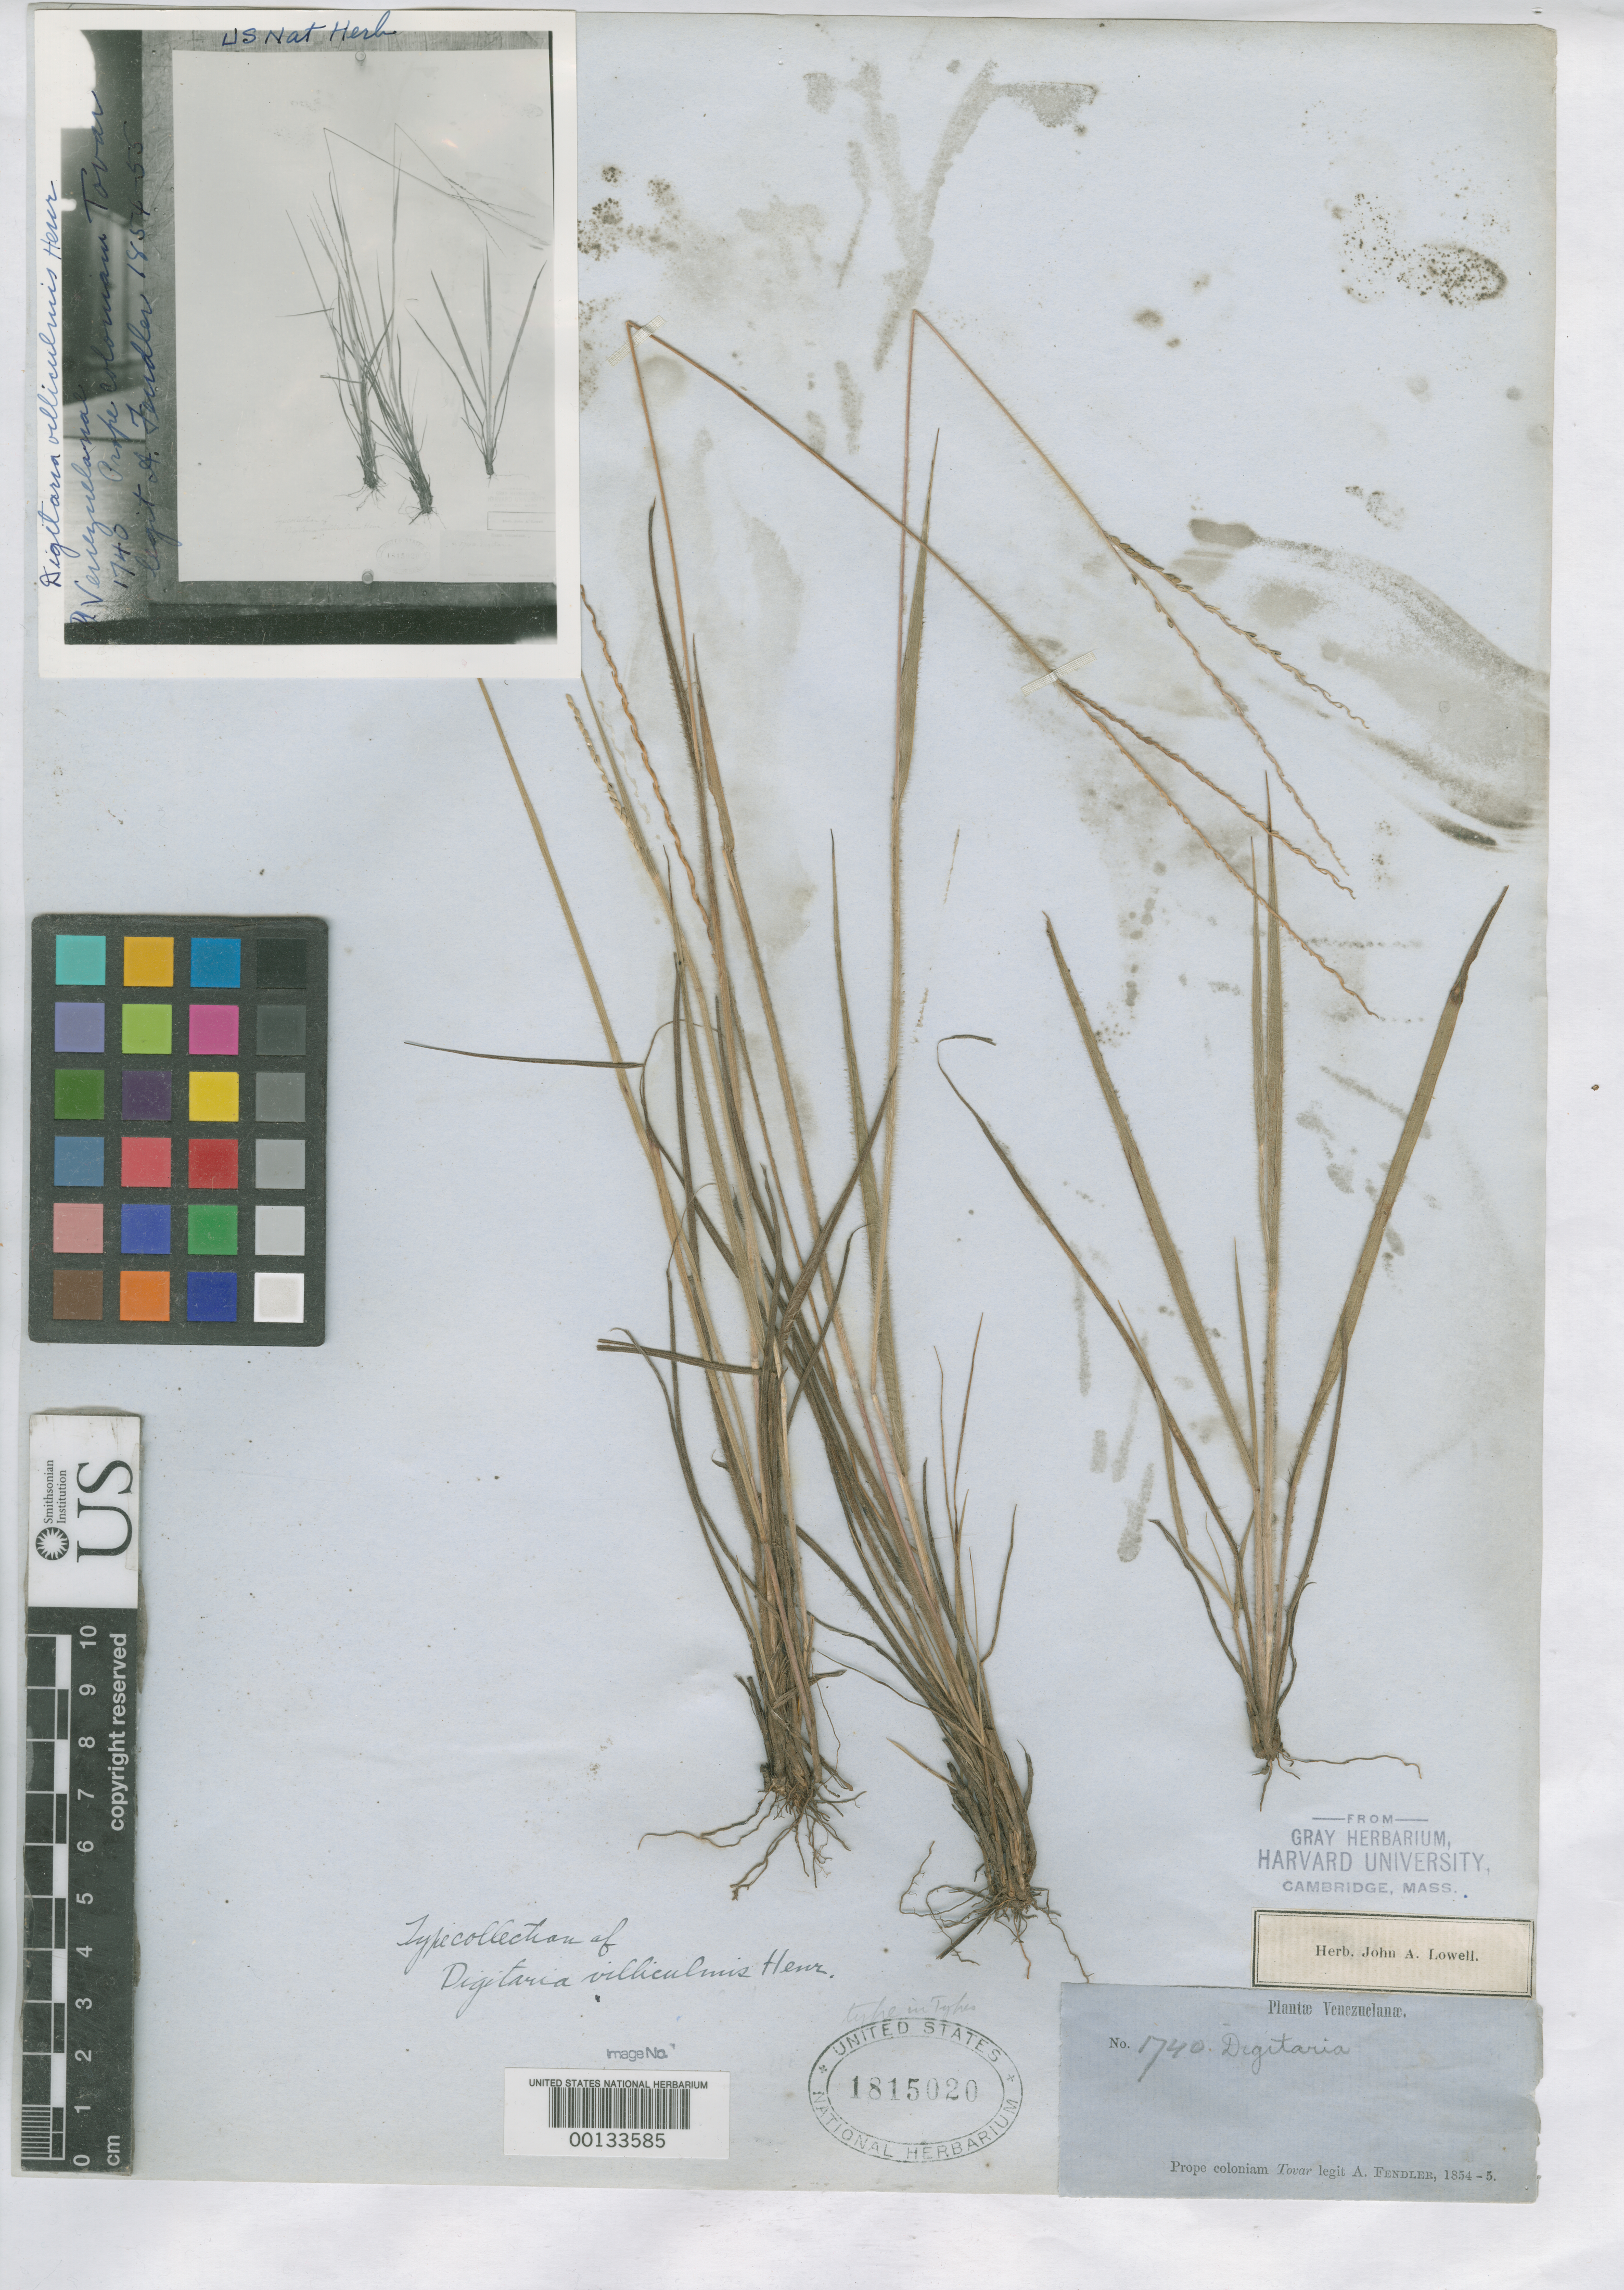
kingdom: Plantae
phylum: Tracheophyta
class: Liliopsida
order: Poales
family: Poaceae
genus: Digitaria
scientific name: Digitaria villiculmis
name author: Henr.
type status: Isotype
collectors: A. Fendler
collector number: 1740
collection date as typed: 1854 to -- --- 1855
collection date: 1854/1855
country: Venezuela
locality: Biscaina prope Coloniam Tovar.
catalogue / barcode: US 1815020